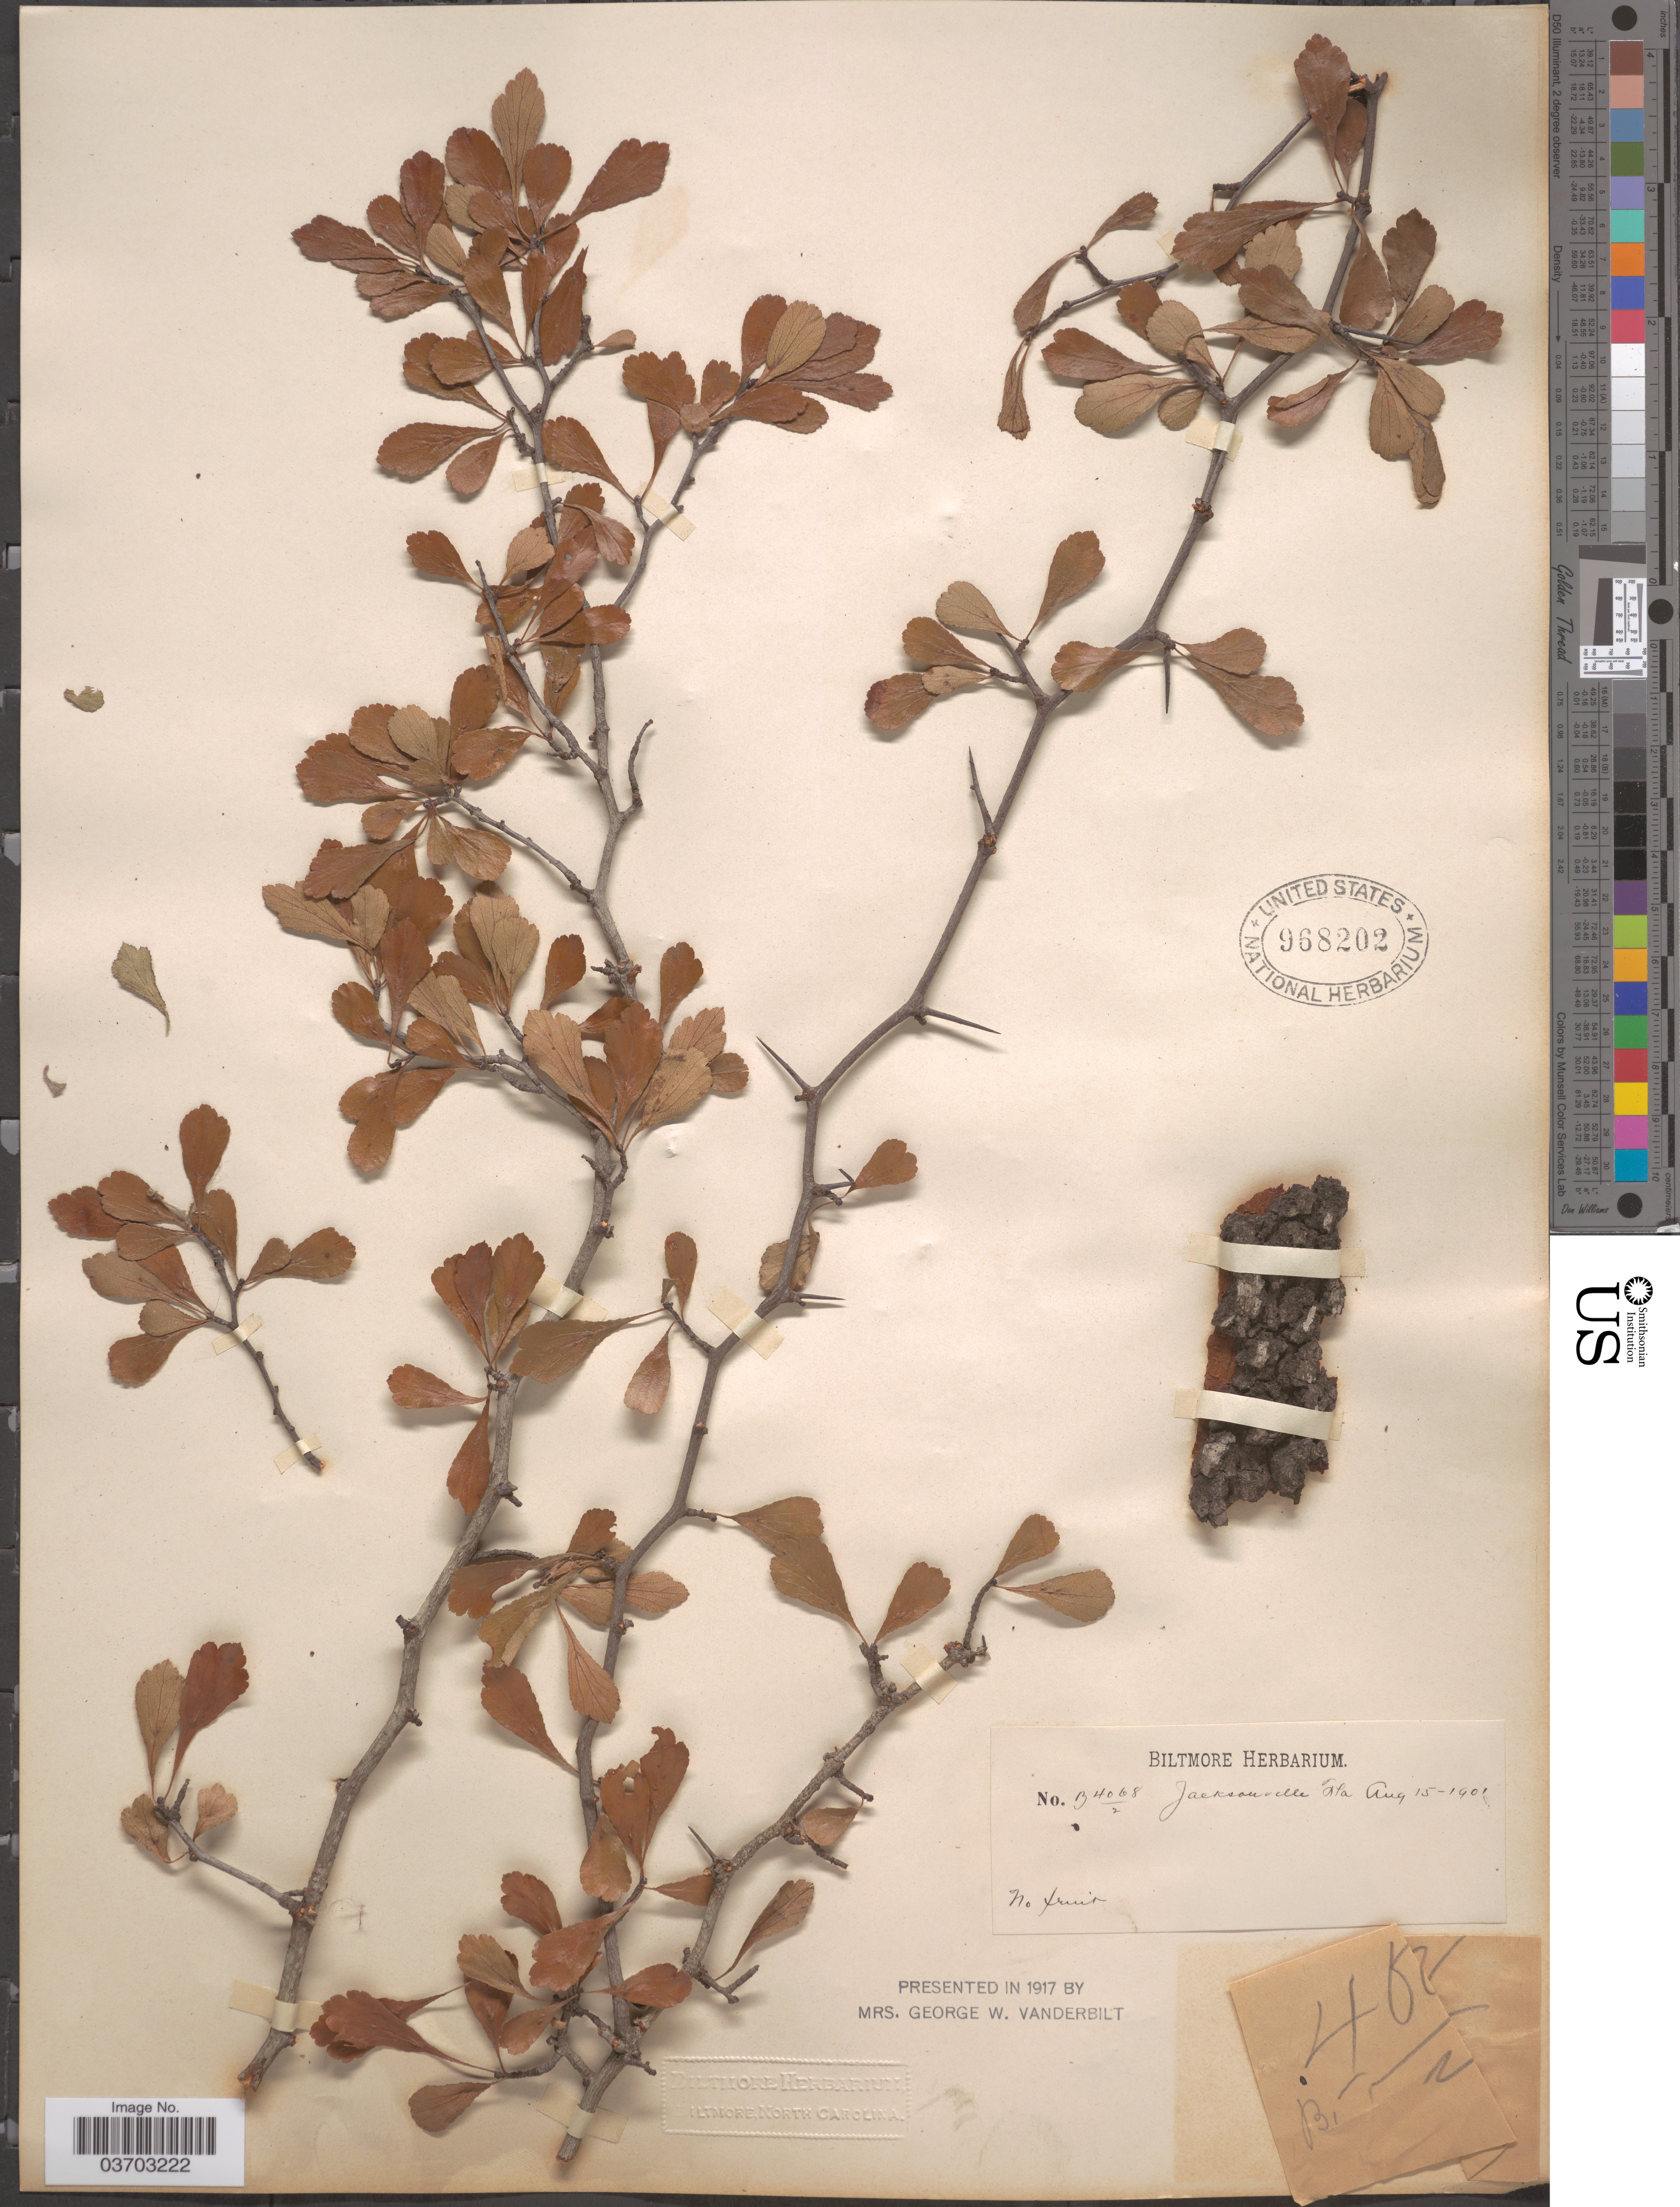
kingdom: Plantae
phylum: Tracheophyta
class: Magnoliopsida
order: Rosales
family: Rosaceae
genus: Crataegus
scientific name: Crataegus sp.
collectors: ex herb. Biltmore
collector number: B4068/2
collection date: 1901-08-15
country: United States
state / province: Florida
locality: Jacksonville.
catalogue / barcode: US 968202